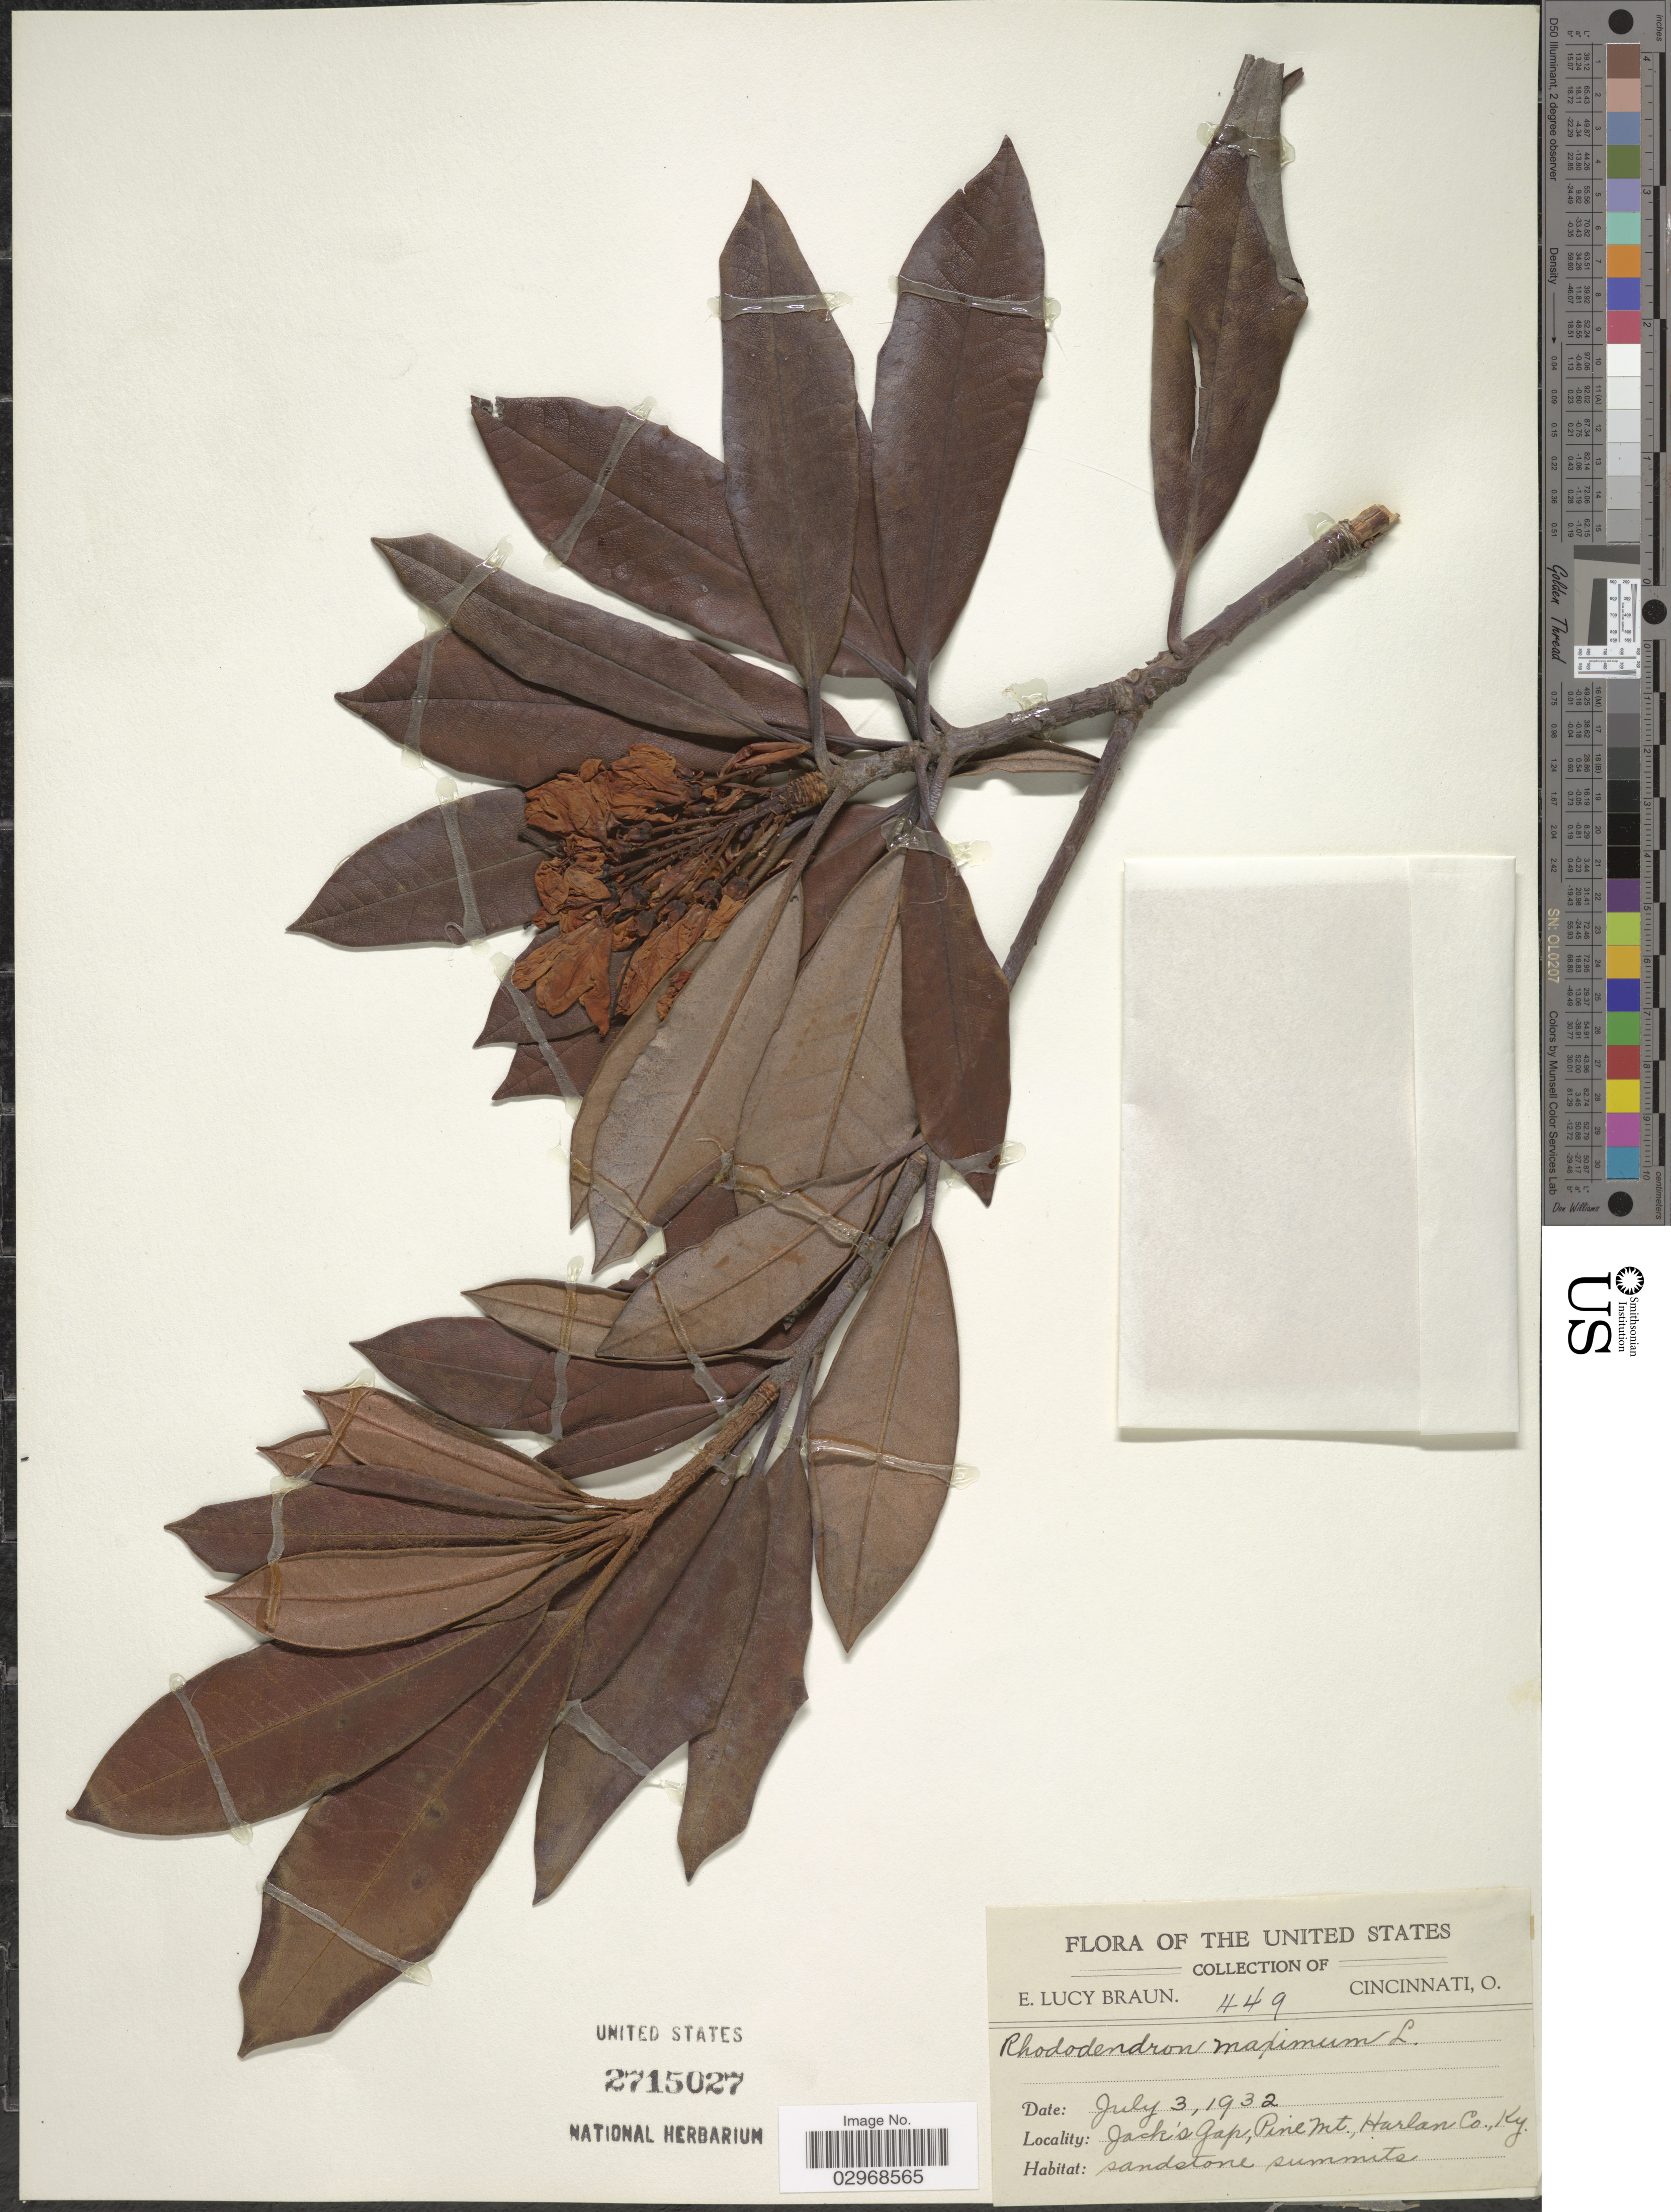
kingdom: Plantae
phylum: Tracheophyta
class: Magnoliopsida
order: Ericales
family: Ericaceae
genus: Rhododendron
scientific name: Rhododendron maximum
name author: L.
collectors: E. L. Braun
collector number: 449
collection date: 1932-07-03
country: United States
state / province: Kentucky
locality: Jack's Gap, Pine Mt., Harlan Co.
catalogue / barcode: US 2715027